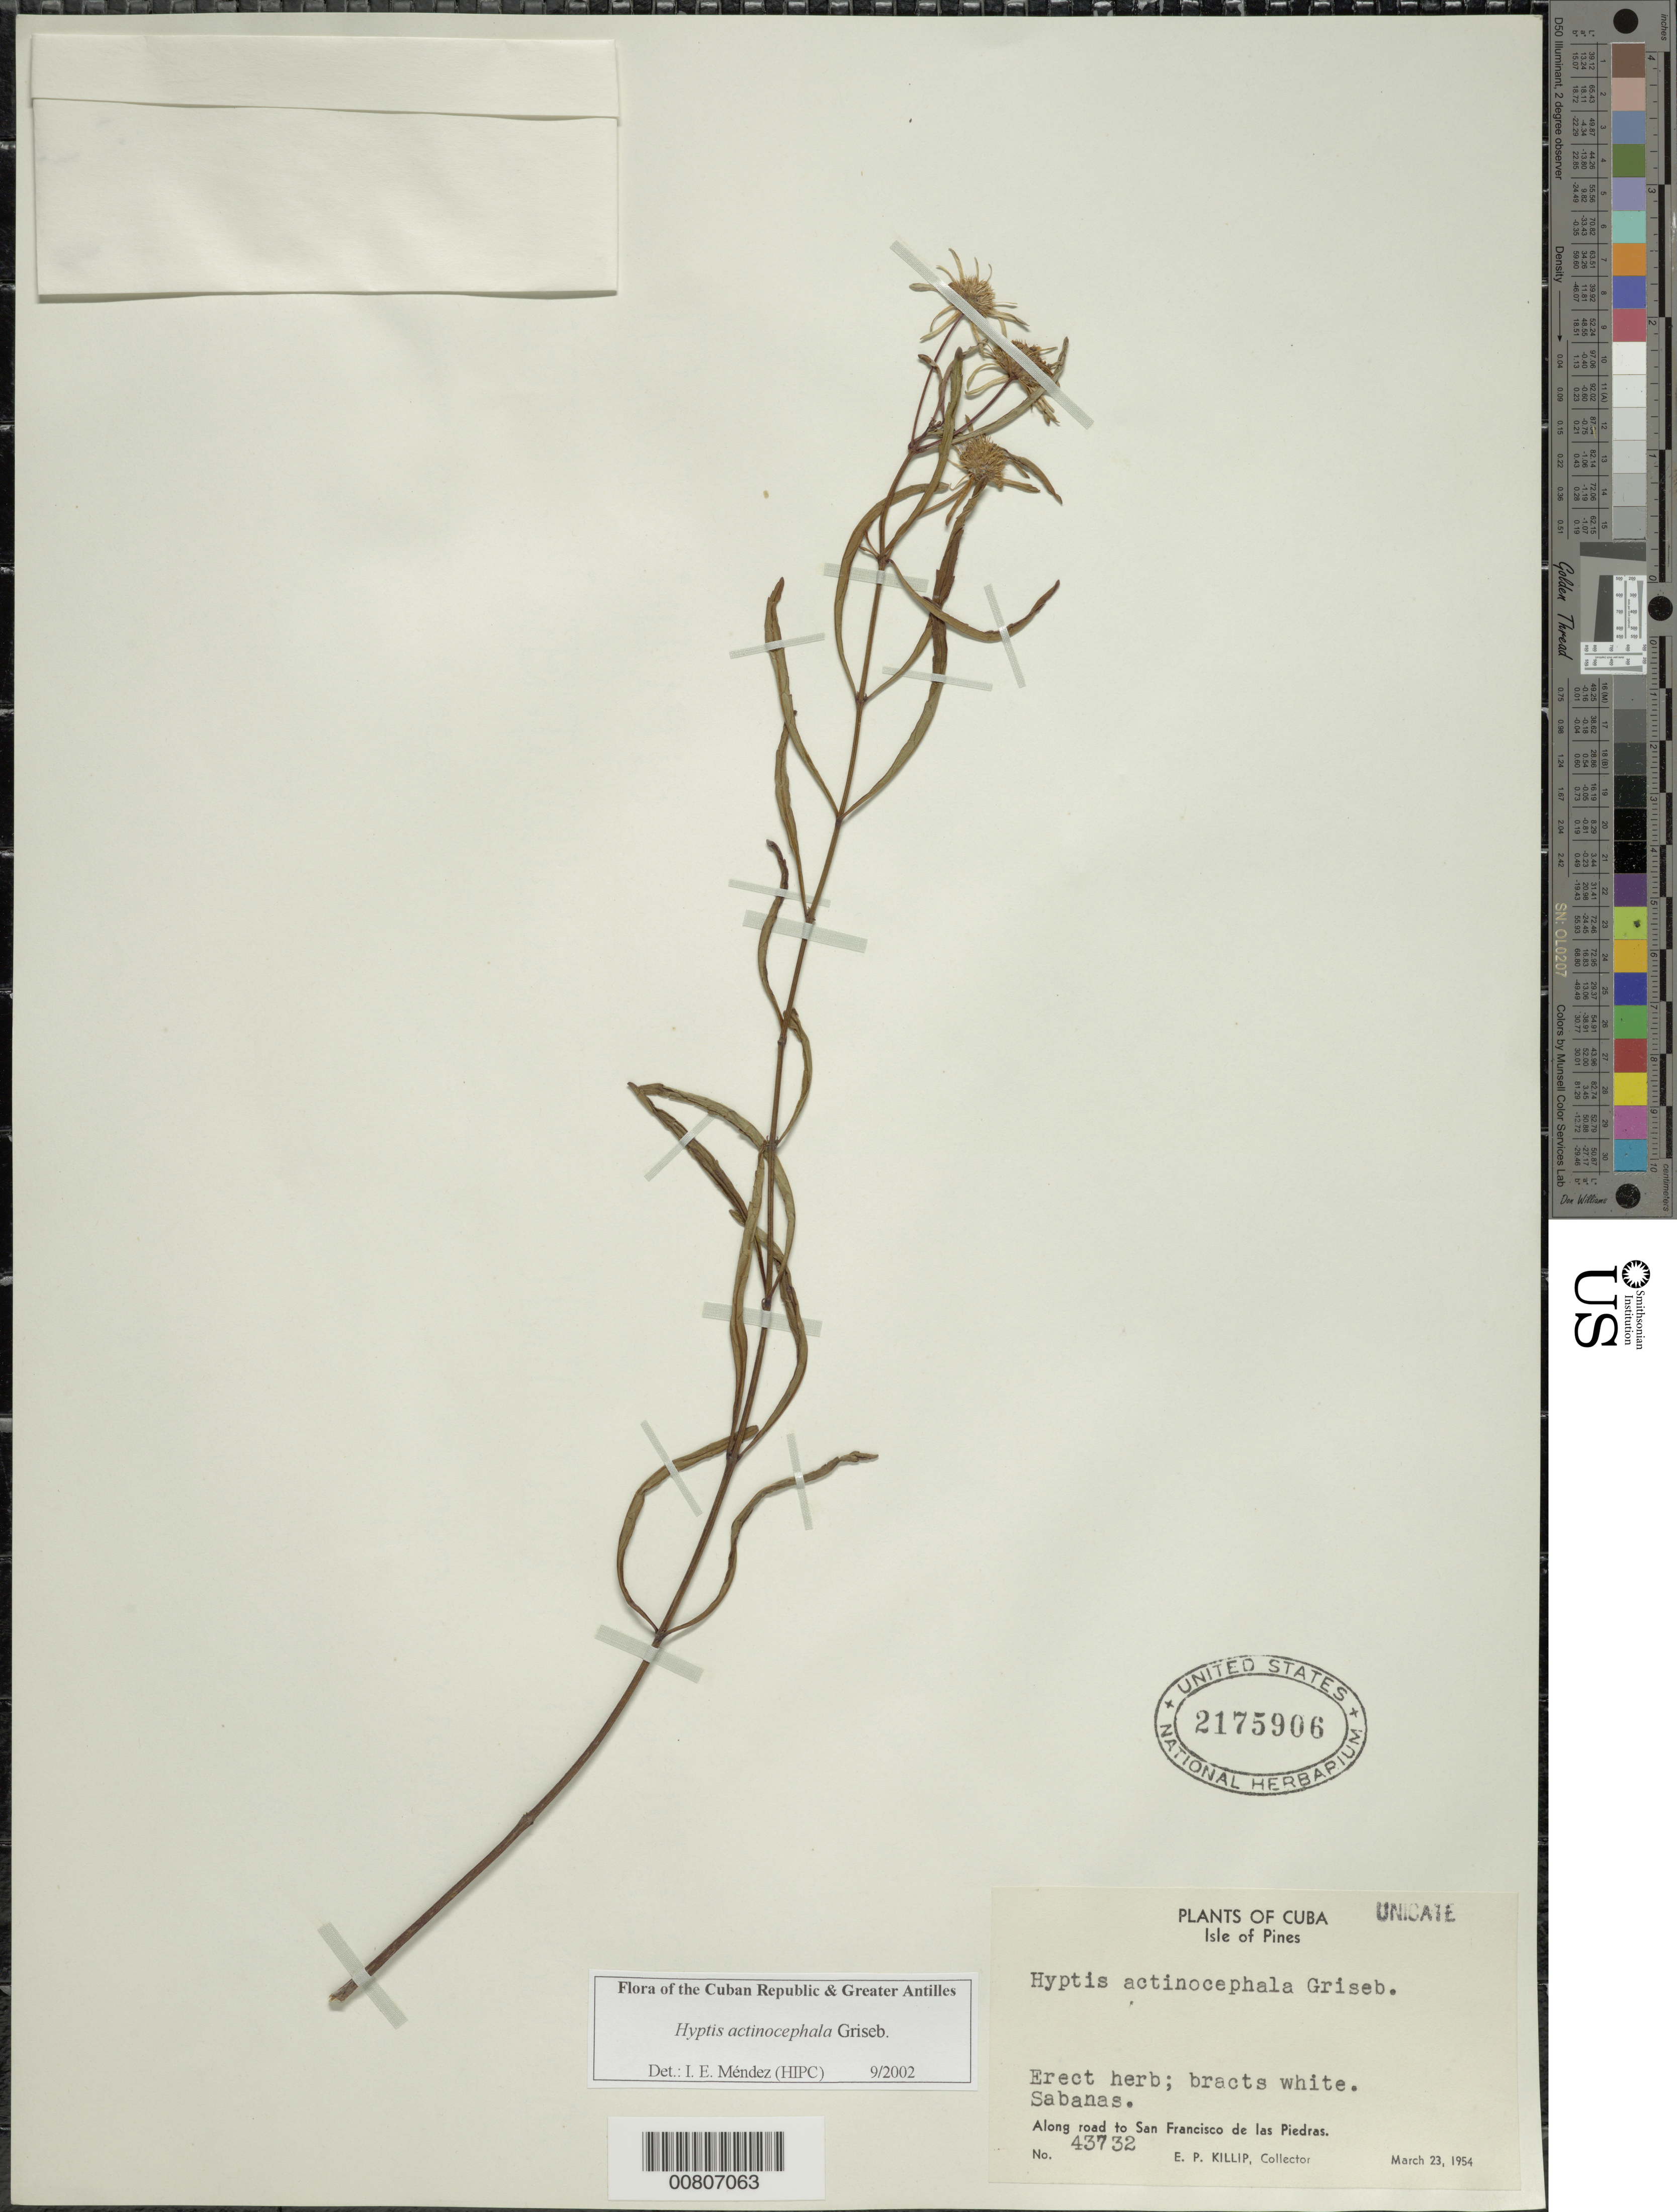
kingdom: Plantae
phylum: Tracheophyta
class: Magnoliopsida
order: Lamiales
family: Lamiaceae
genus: Hyptis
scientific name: Hyptis actinocephala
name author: Griseb.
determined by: Méndez, Isidro E., (HIPC)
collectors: E. P. Killip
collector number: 43732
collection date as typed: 23 Mar 1954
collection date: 1954-03-23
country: Cuba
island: Isla de la Juventud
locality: Isle of Pines, road to San Francisco de las Piedras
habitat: Savannas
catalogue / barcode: US 2175906